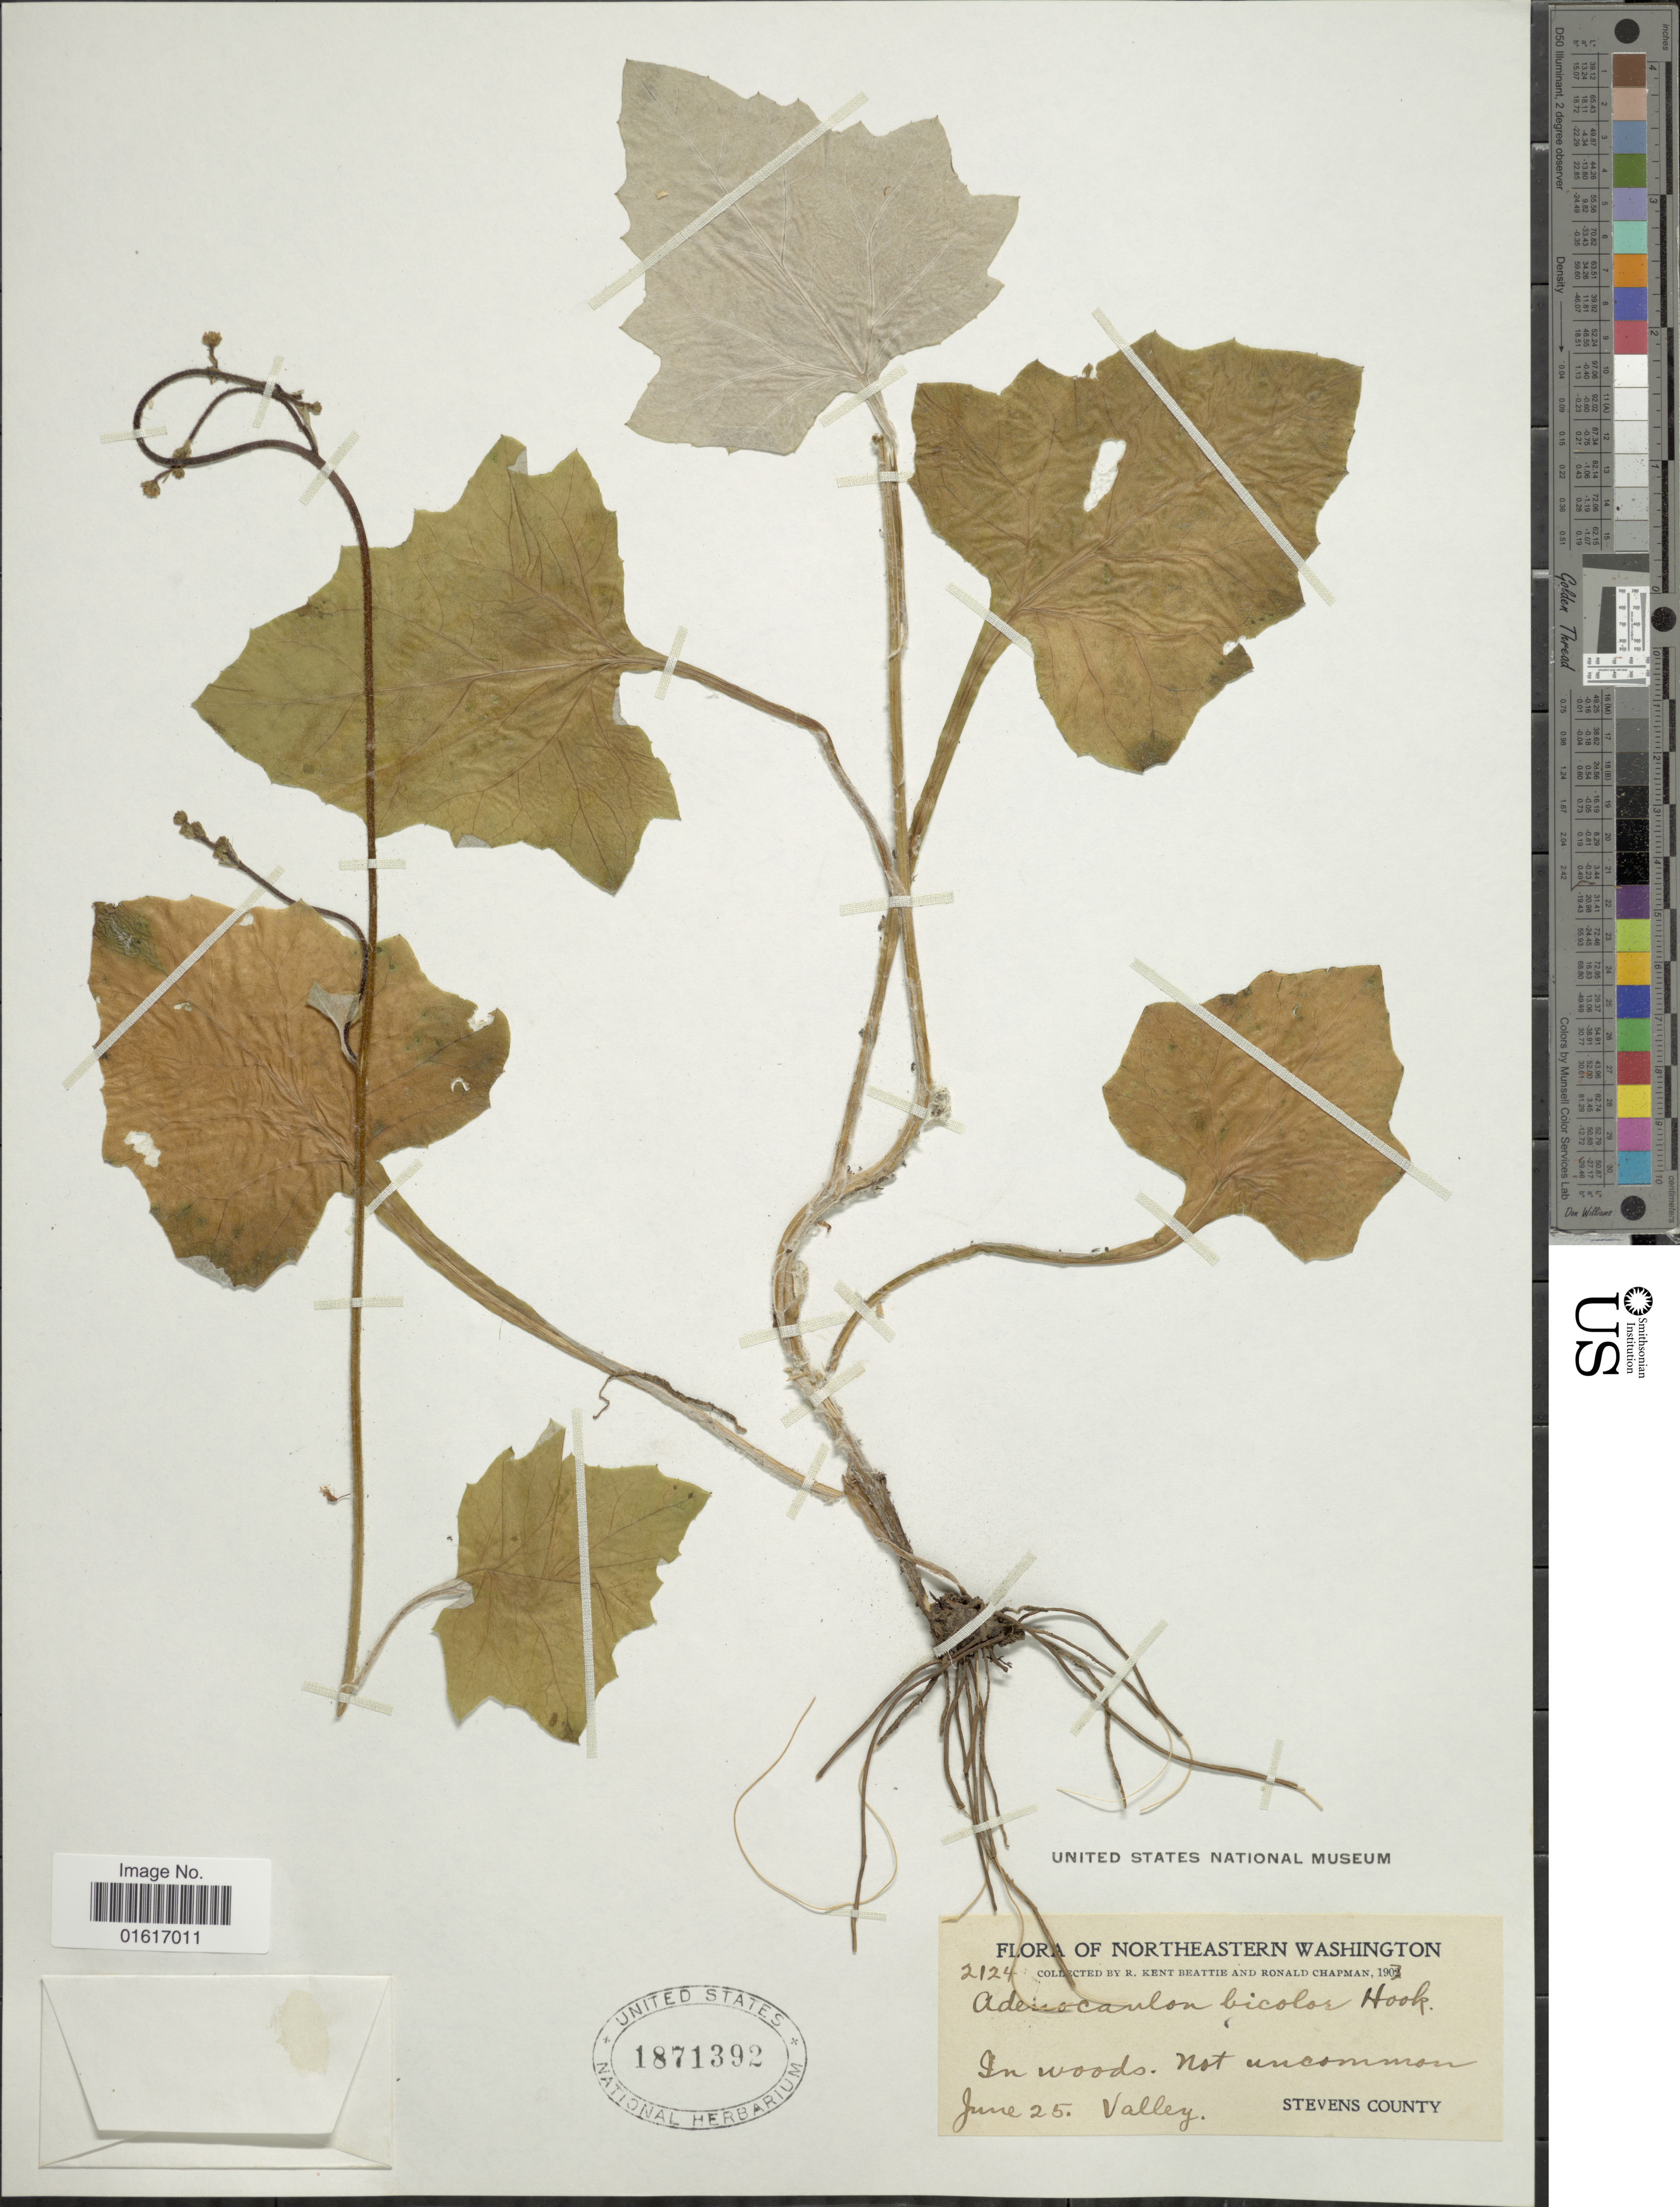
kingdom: Plantae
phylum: Tracheophyta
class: Magnoliopsida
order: Asterales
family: Asteraceae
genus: Adenocaulon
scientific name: Adenocaulon bicolor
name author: Hook.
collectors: R. K. Beattie & R. Chapman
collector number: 2124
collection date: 1903-06-25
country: United States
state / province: Washington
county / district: Stevens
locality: Northeastern Washington, Stevens County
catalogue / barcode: US 1871392